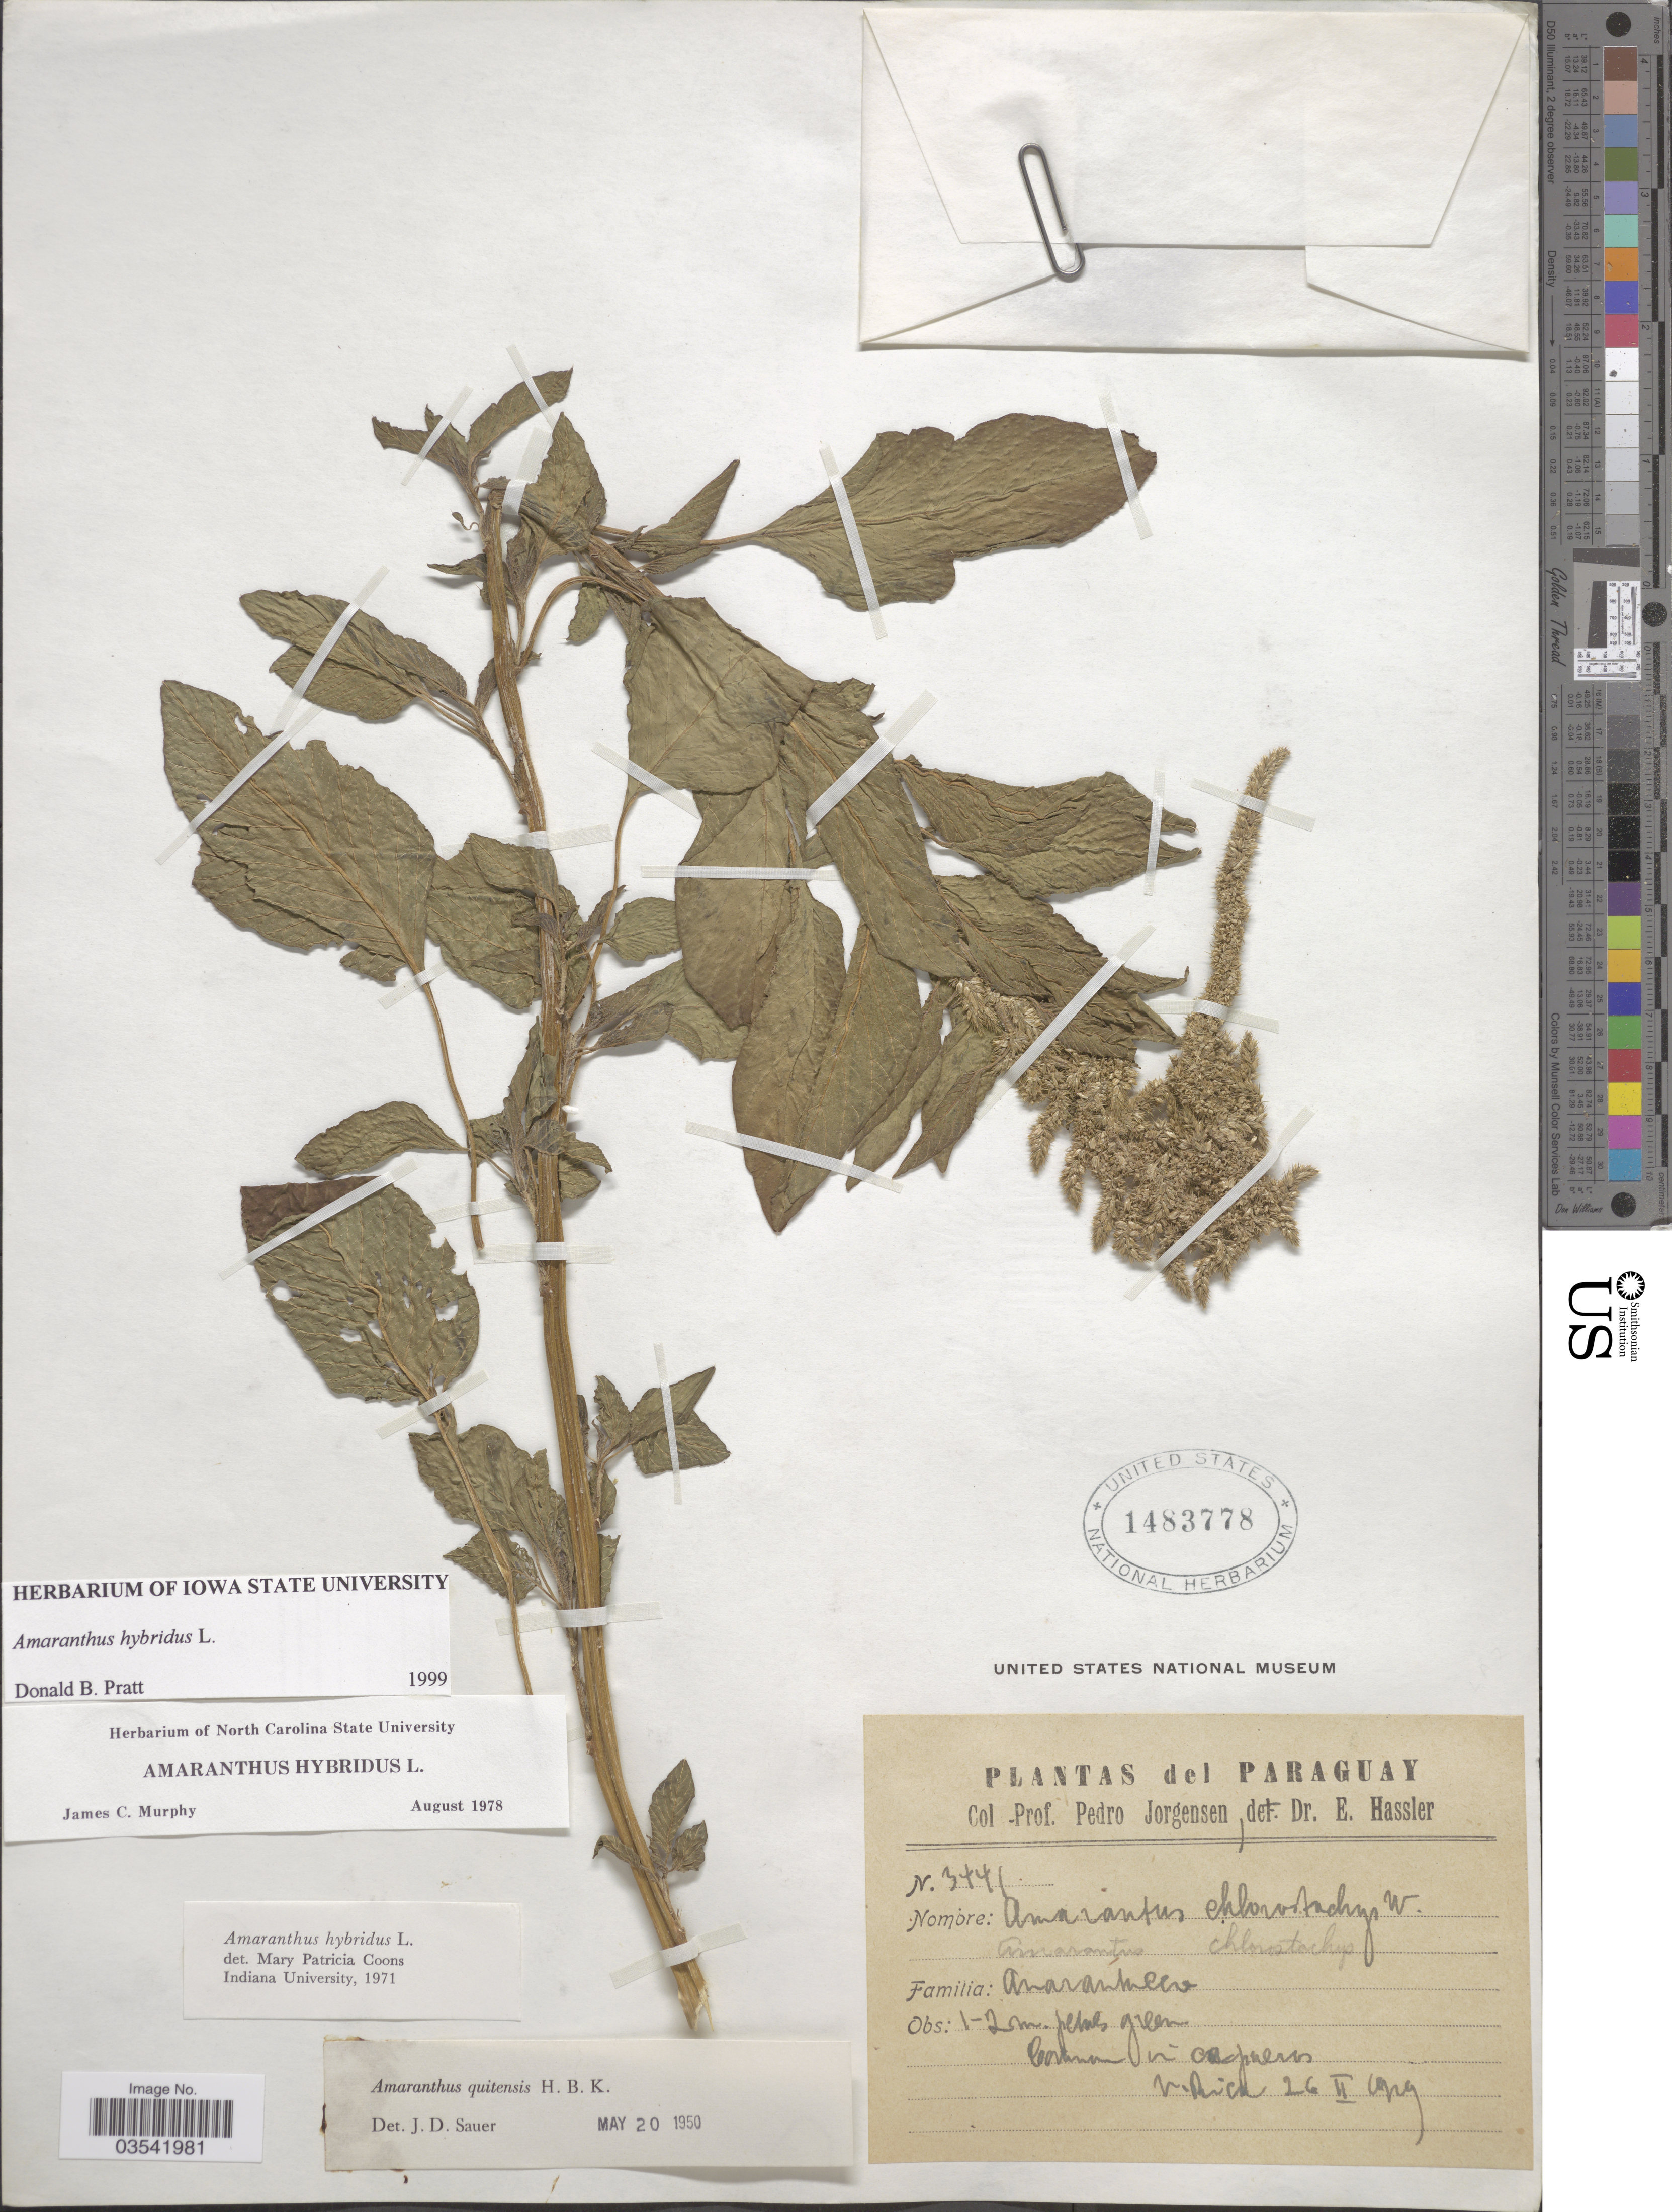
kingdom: Plantae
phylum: Tracheophyta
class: Magnoliopsida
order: Caryophyllales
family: Amaranthaceae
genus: Amaranthus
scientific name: Amaranthus hybridus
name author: L.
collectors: P. Jörgensen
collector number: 3441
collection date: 1929-02-26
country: Paraguay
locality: V. Rica.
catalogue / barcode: US 1483778